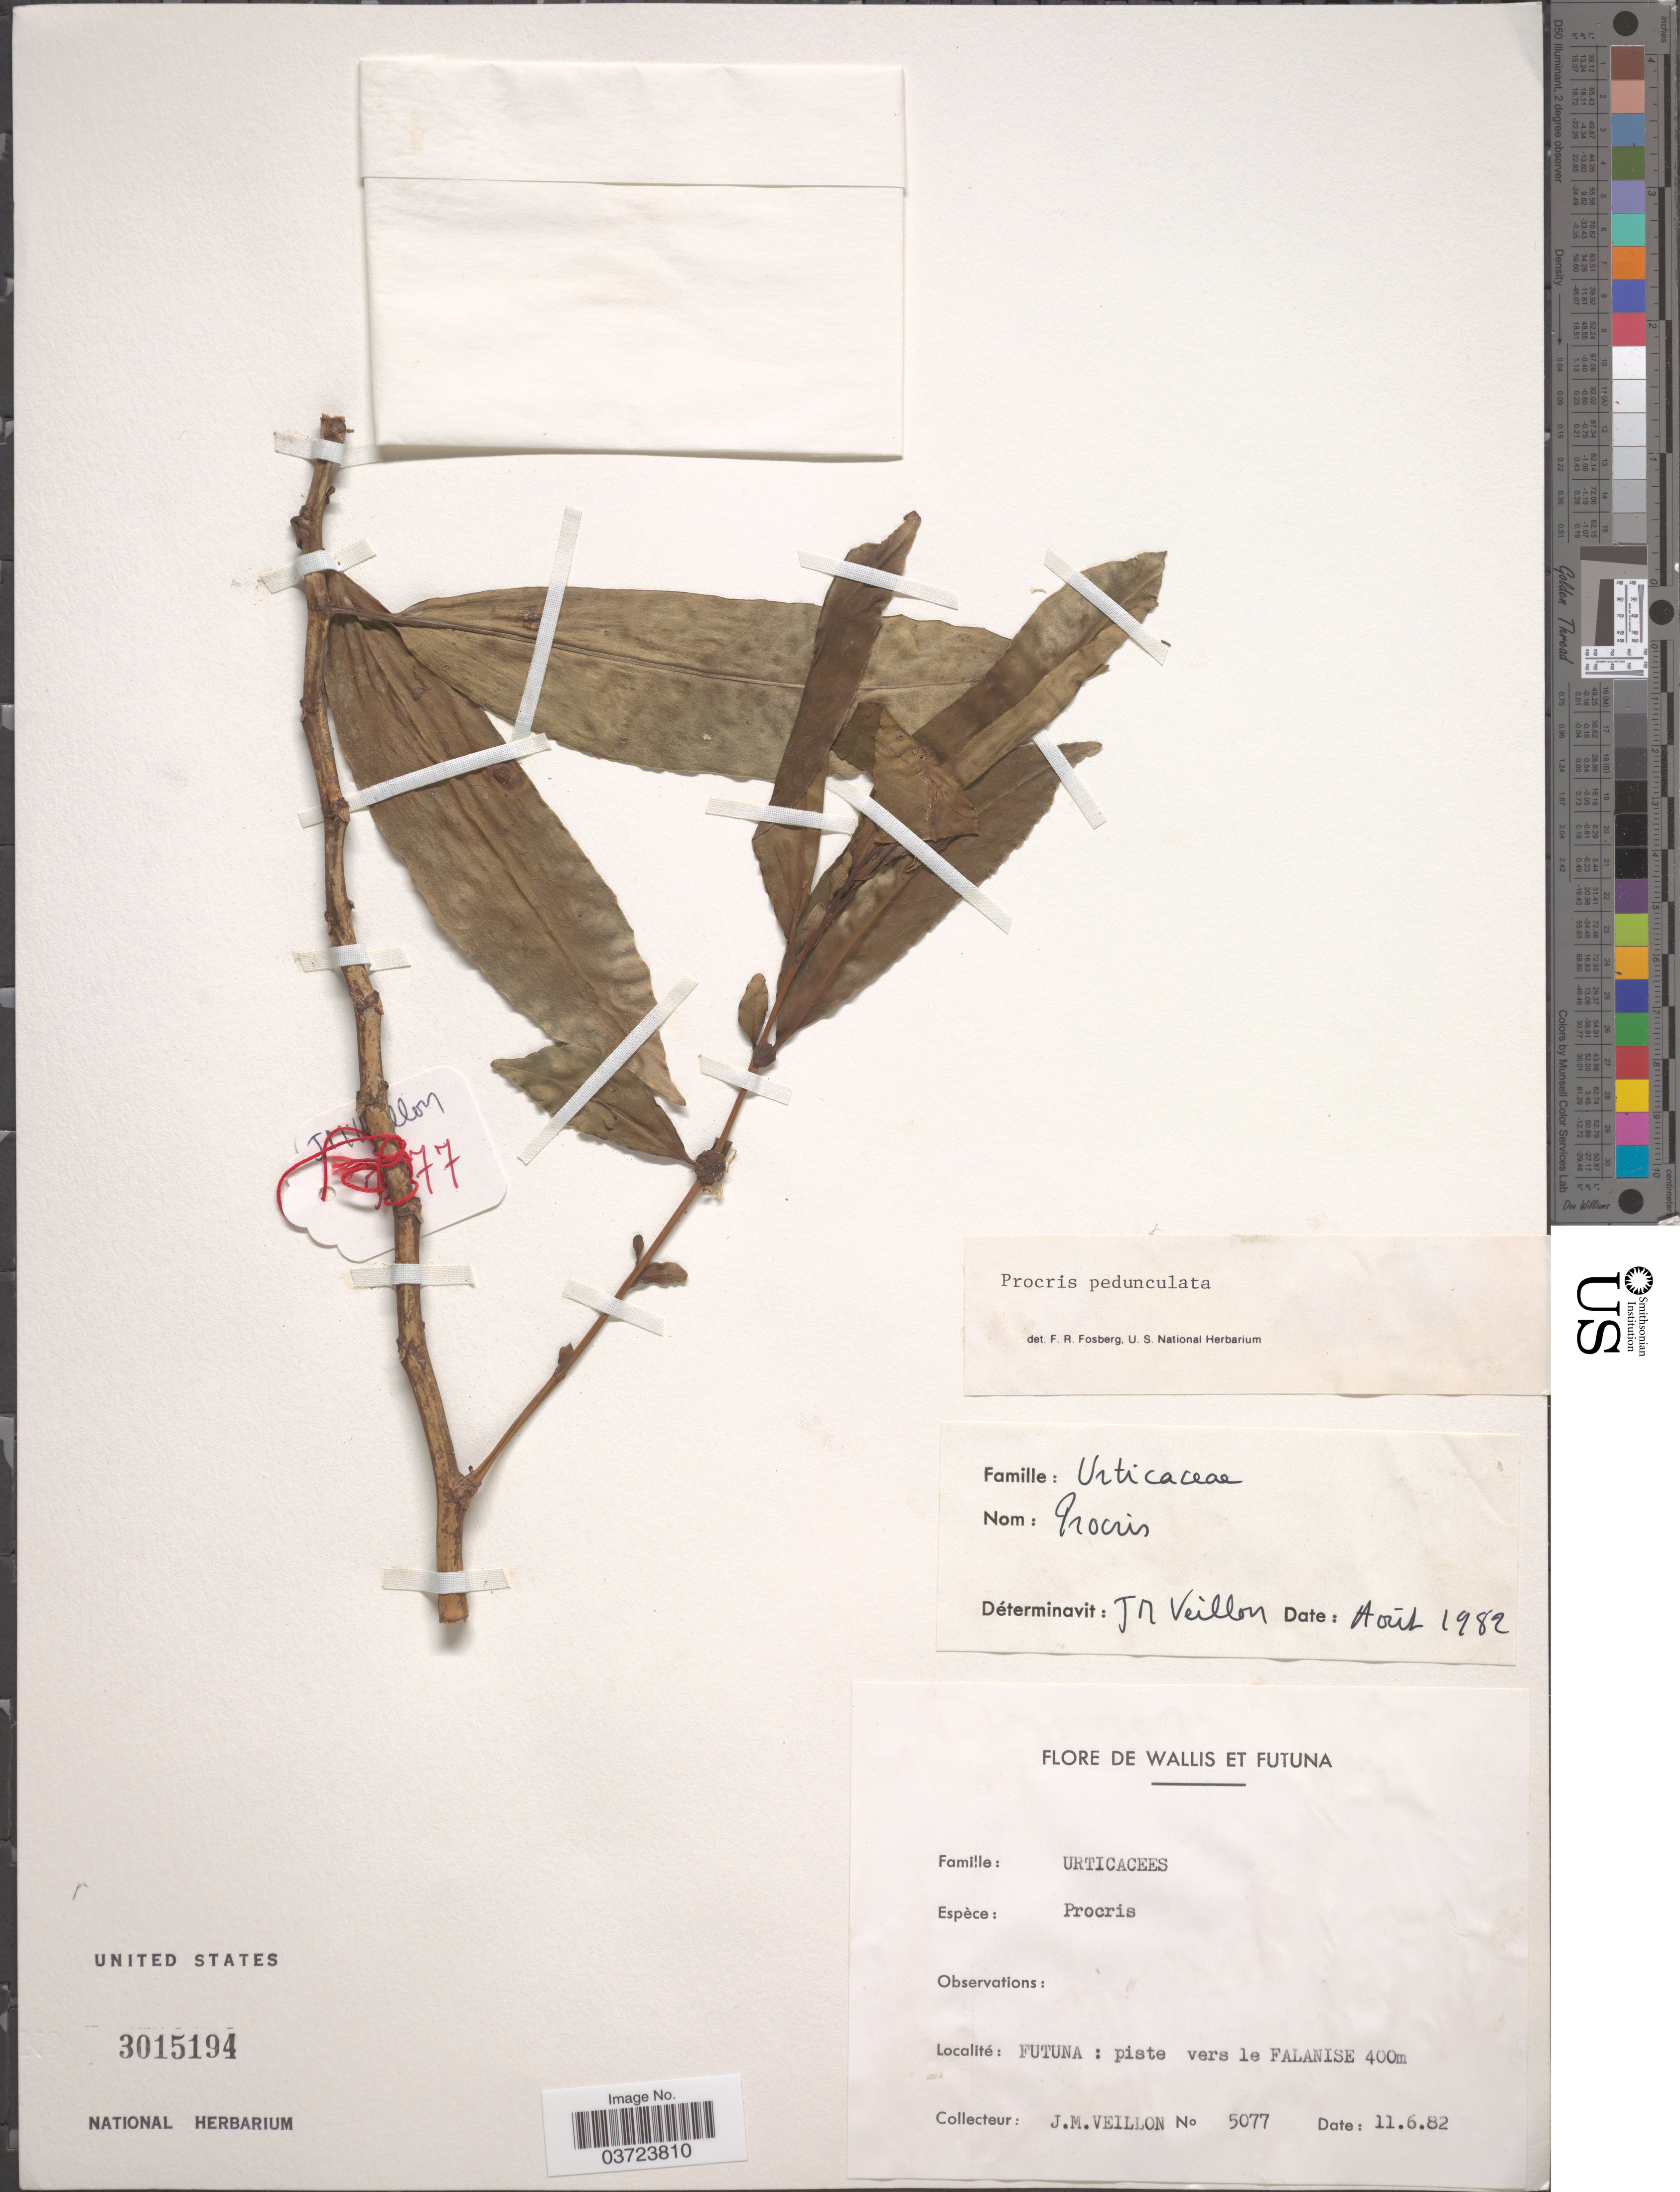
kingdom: Plantae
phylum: Tracheophyta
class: Magnoliopsida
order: Rosales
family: Urticaceae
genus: Procris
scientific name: Procris pedunculata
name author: (J.R. Forst. & G. Forst.) Wedd.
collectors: J. Veillon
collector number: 5077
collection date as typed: Transcribed d/m/y: 11/6/82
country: Wallis and Futuna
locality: Wallis et Futuna. Futuna: piste vers le Falanise.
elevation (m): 400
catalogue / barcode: US 3015194